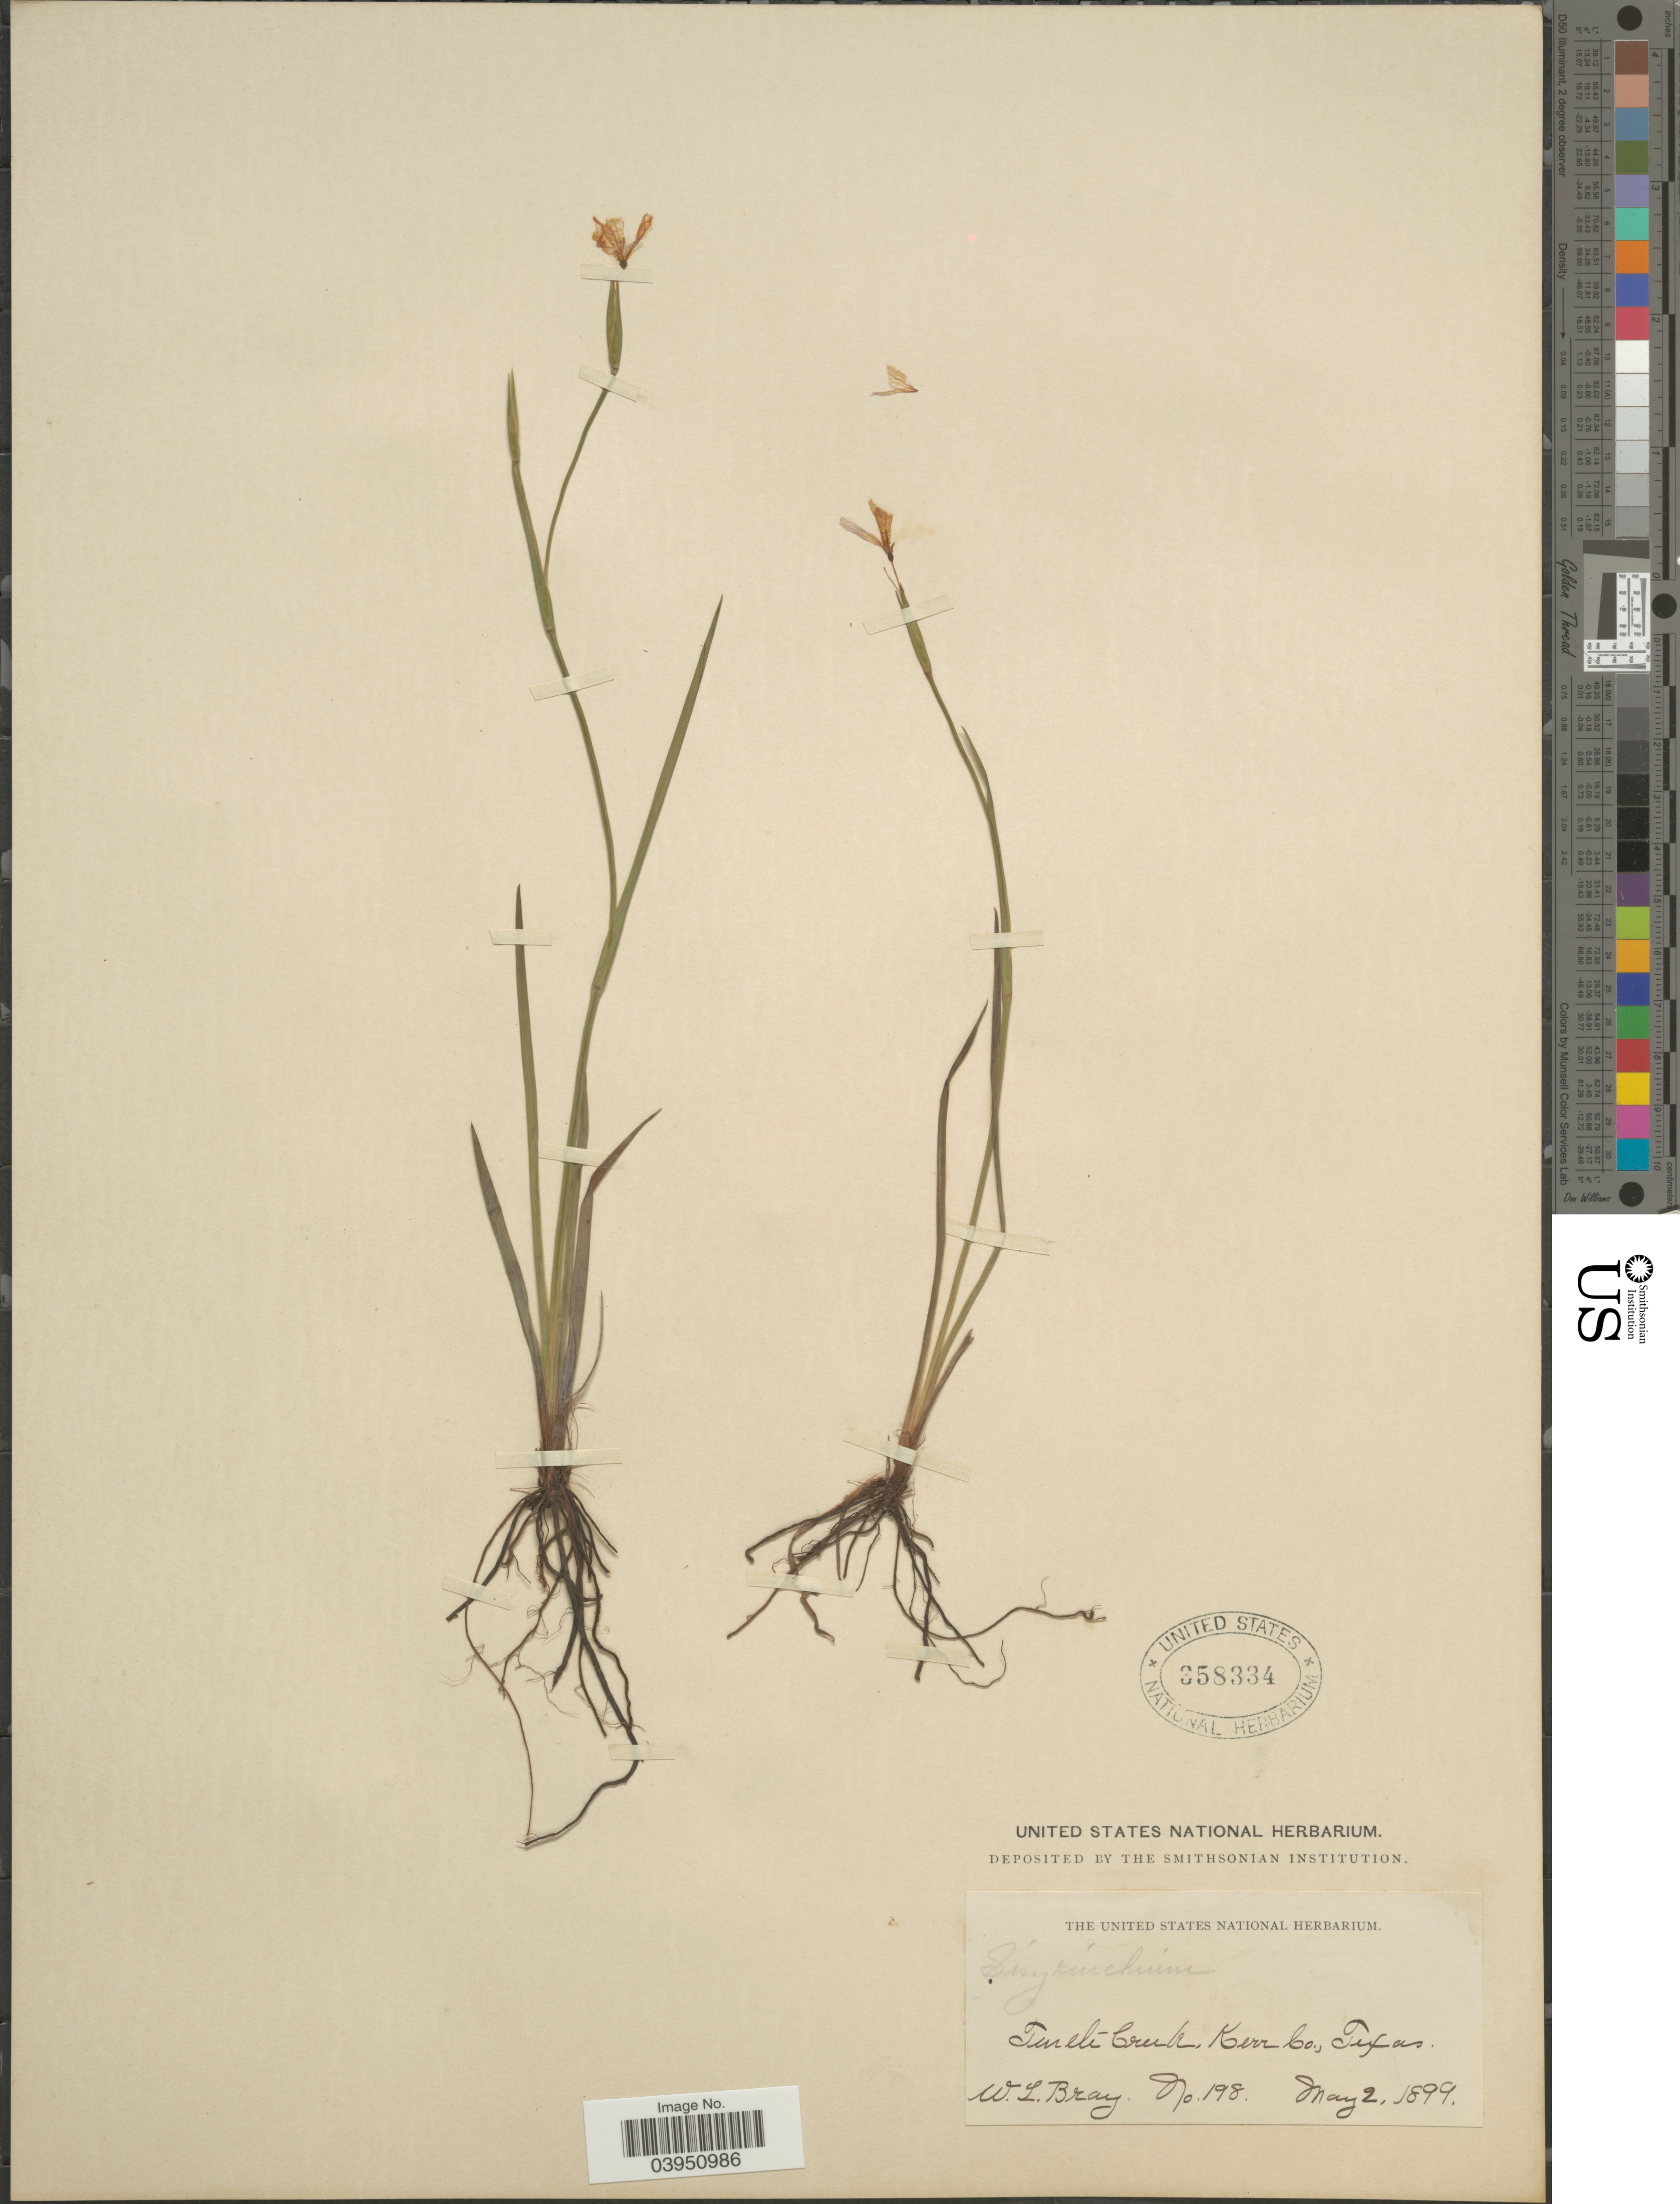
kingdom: Plantae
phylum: Tracheophyta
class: Liliopsida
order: Asparagales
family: Iridaceae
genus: Sisyrinchium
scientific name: Sisyrinchium ensigerum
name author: E.P. Bicknell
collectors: W. L. Bray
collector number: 198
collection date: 1899-05-02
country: United States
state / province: Texas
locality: Turtle Creek, Kerr Co.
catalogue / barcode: US 358334